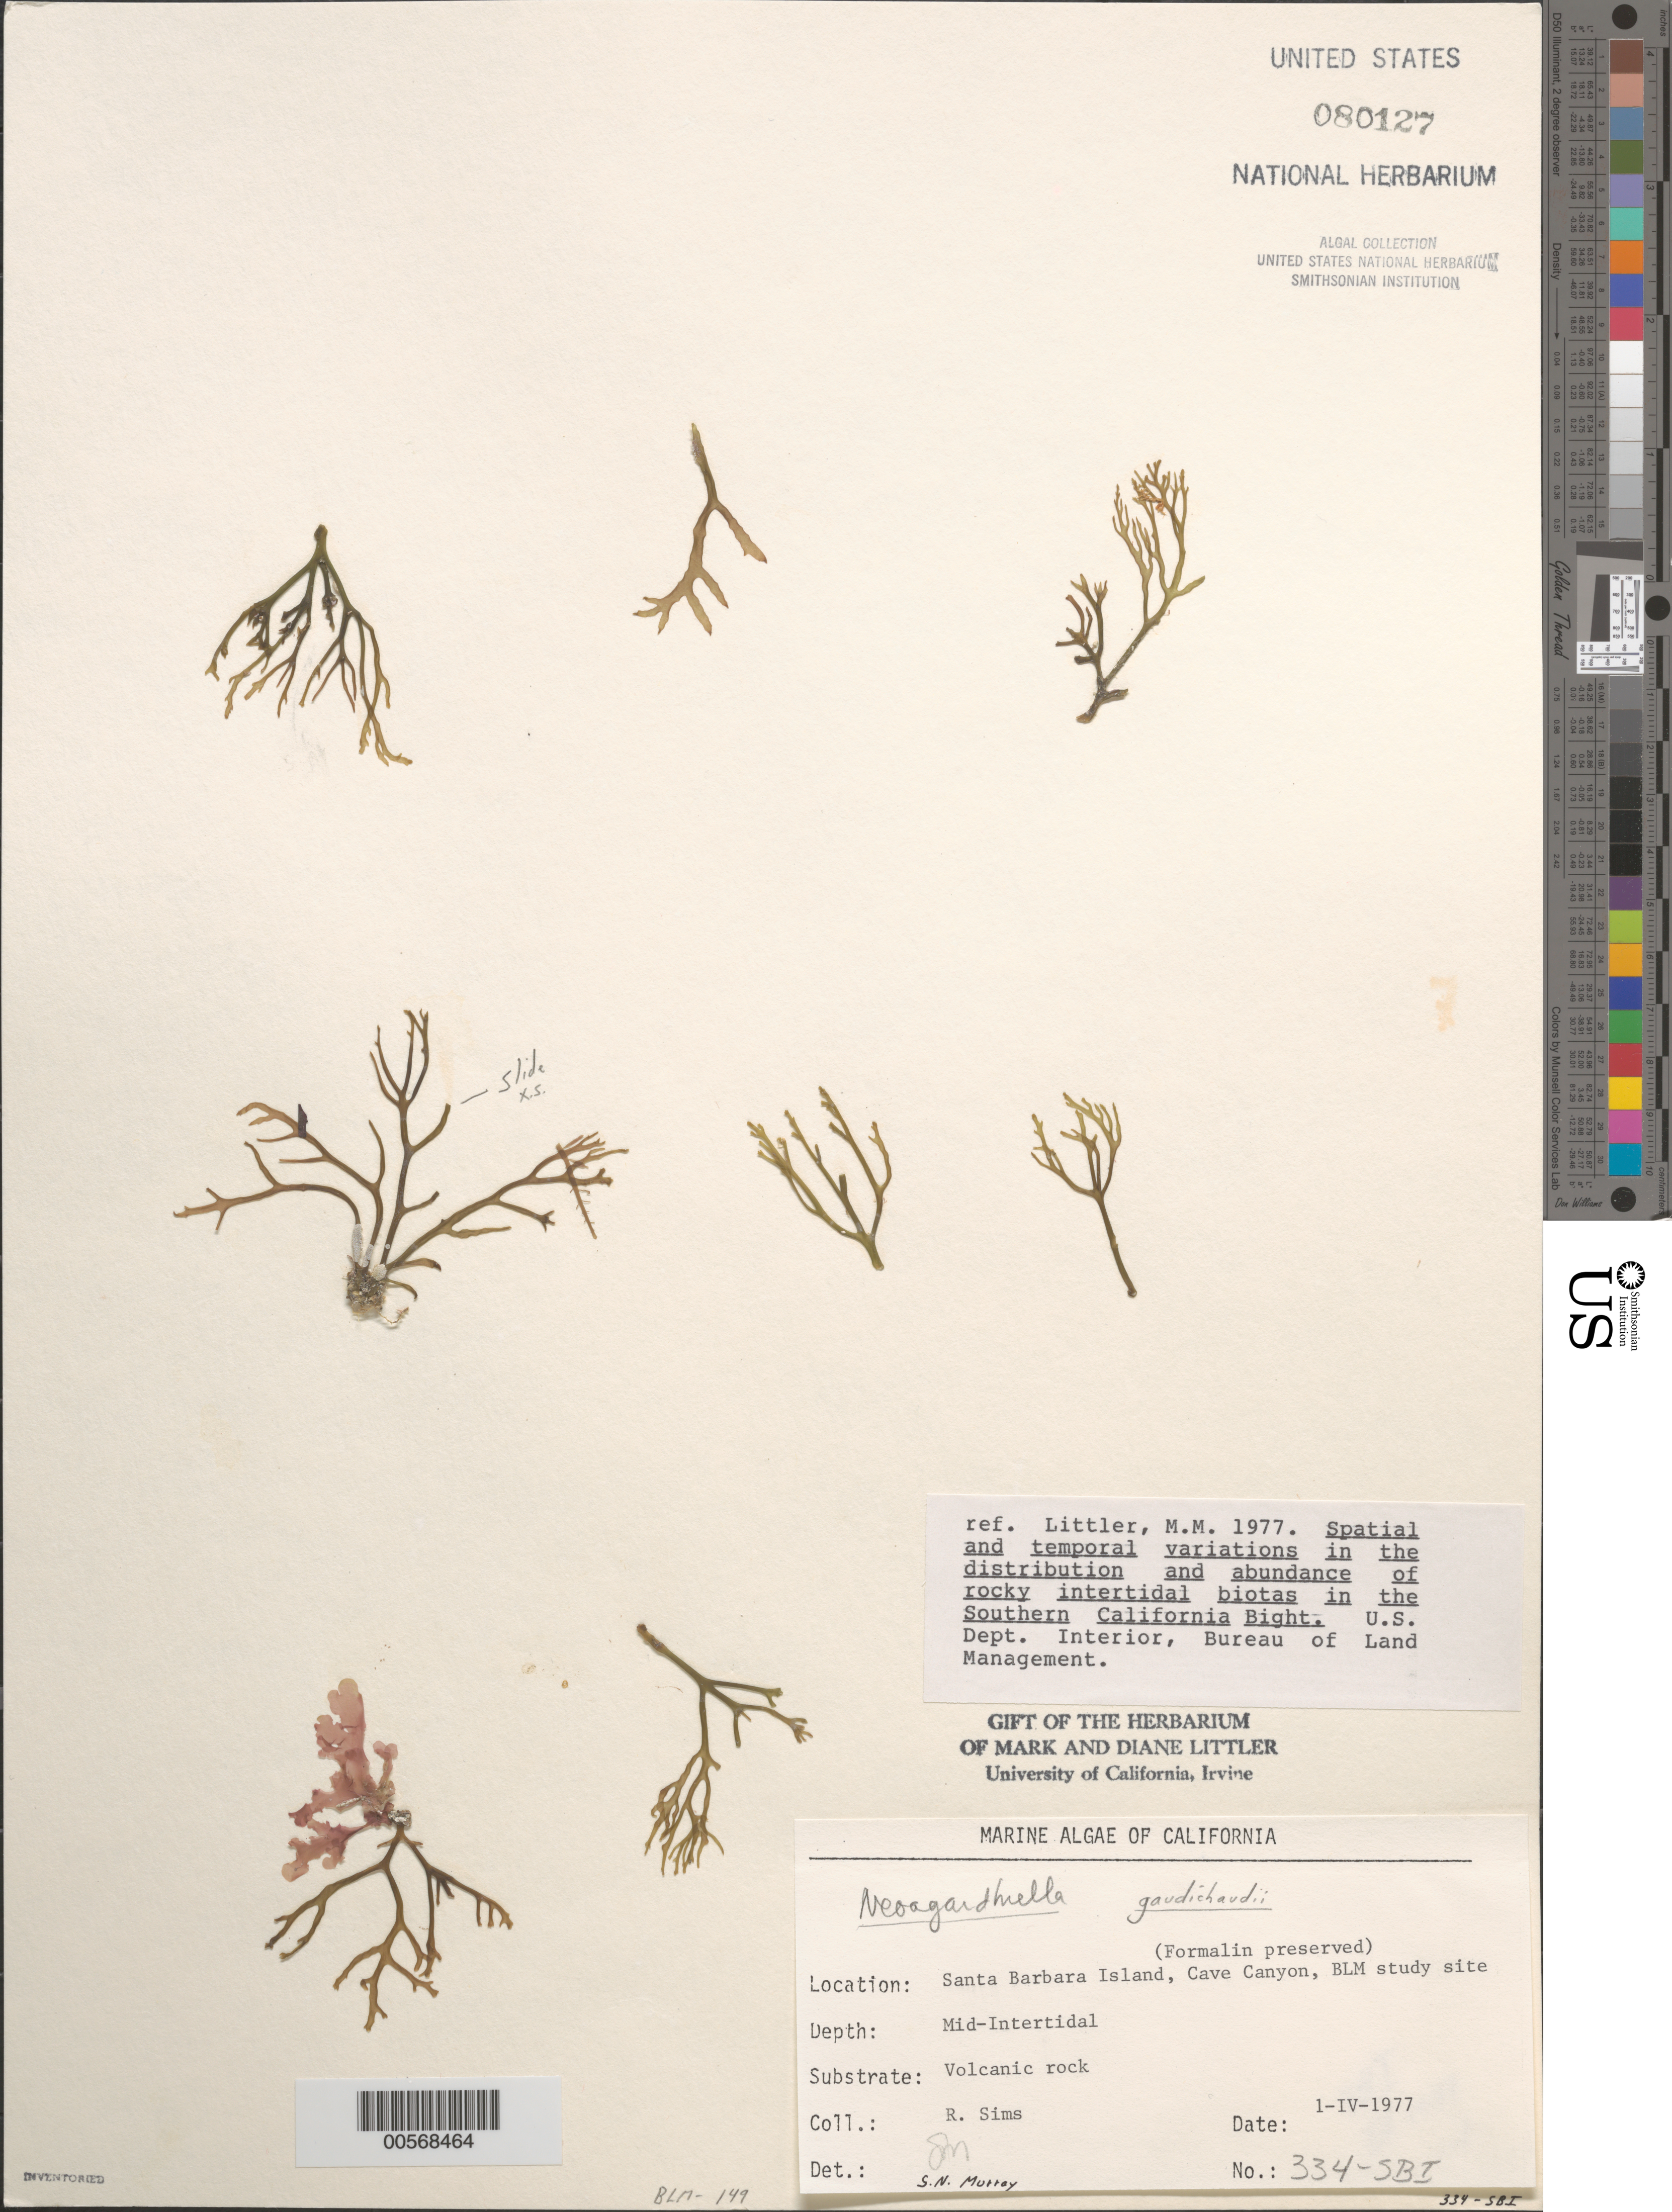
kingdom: Plantae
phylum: Rhodophyta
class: Florideophyceae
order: Gigartinales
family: Solieriaceae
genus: Sarcodiotheca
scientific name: Sarcodiotheca gaudichaudii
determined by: Algae name updating Project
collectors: R. H. Sims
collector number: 334-sbi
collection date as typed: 01 Apr 1977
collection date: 1977-04-01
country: United States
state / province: California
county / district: Santa Barbara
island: Santa Barbara Island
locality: Cave Canyon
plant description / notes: BLM-SOCALBIGHT Rocky Intertidal Survey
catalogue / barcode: US 80127